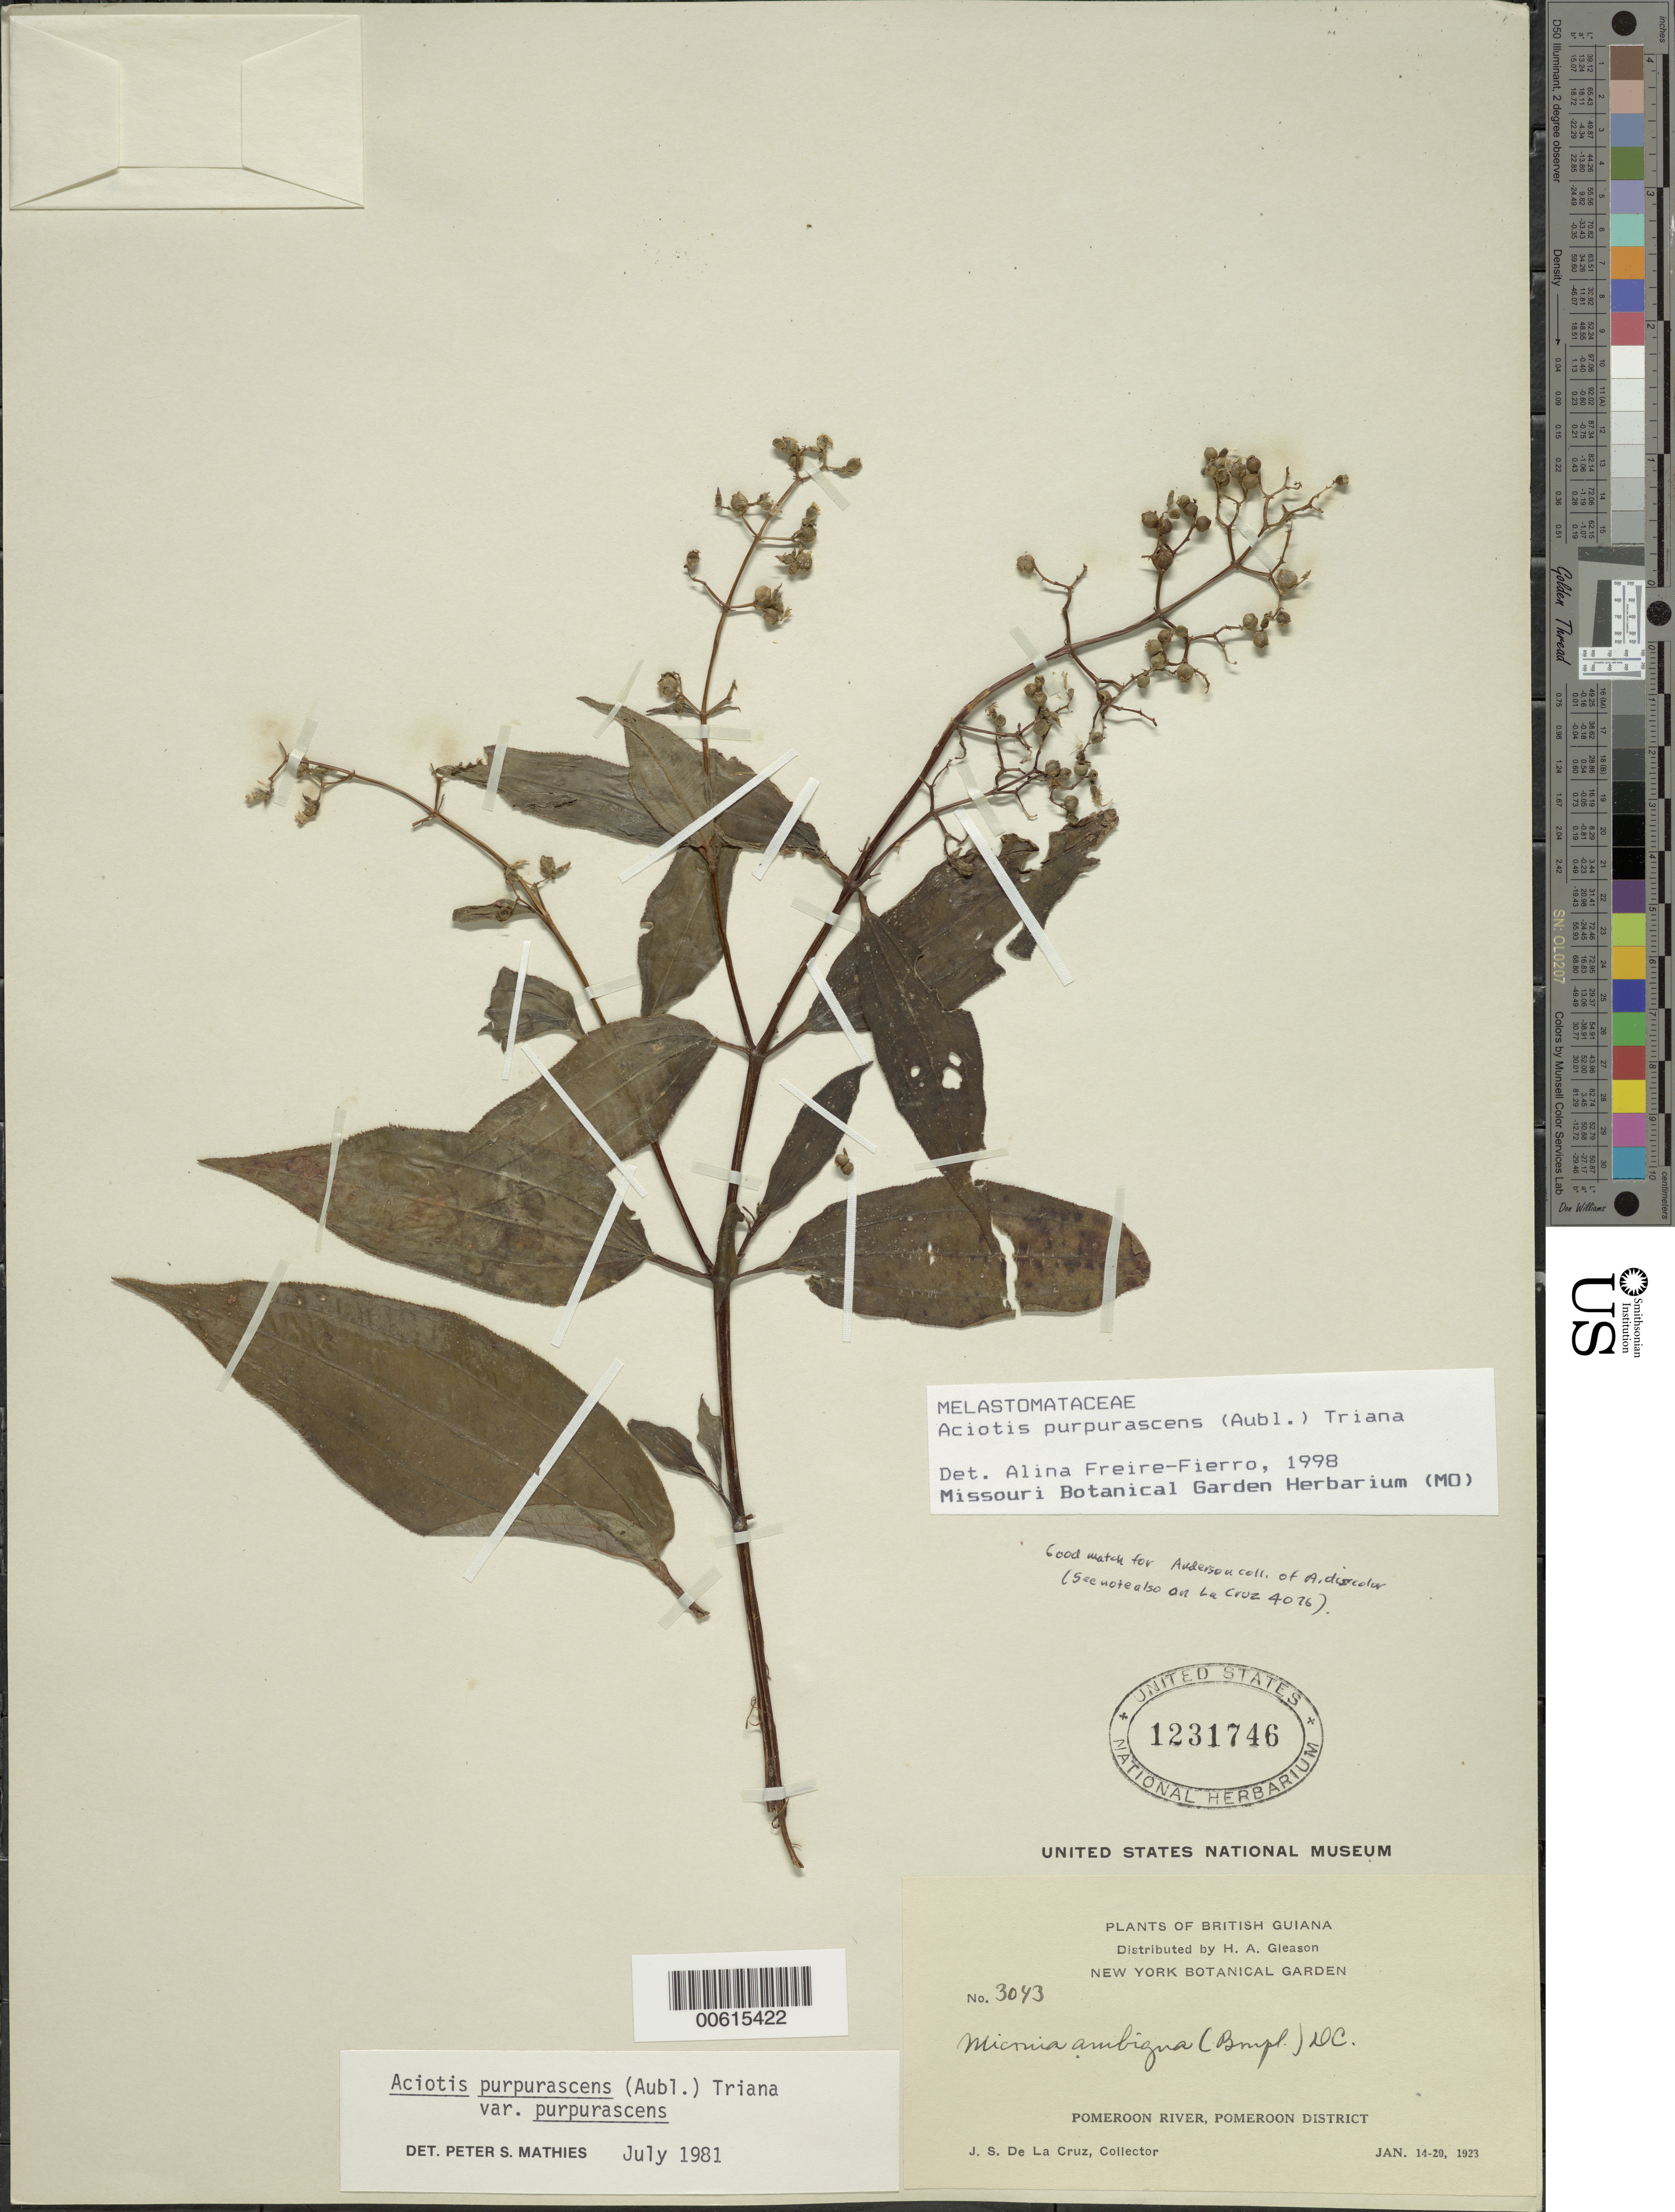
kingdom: Plantae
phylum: Tracheophyta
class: Magnoliopsida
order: Myrtales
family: Melastomataceae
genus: Aciotis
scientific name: Aciotis purpurascens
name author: (Aubl.) Triana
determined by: Freire-Fierro, A.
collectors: J. S. de la Cruz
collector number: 3043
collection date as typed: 14-Jan-23 to 20-Jan-23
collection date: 1923-01-14/1923-01-20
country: Guyana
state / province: Pomeroon-Supenaam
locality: Pomeroon R.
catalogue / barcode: US 1231746